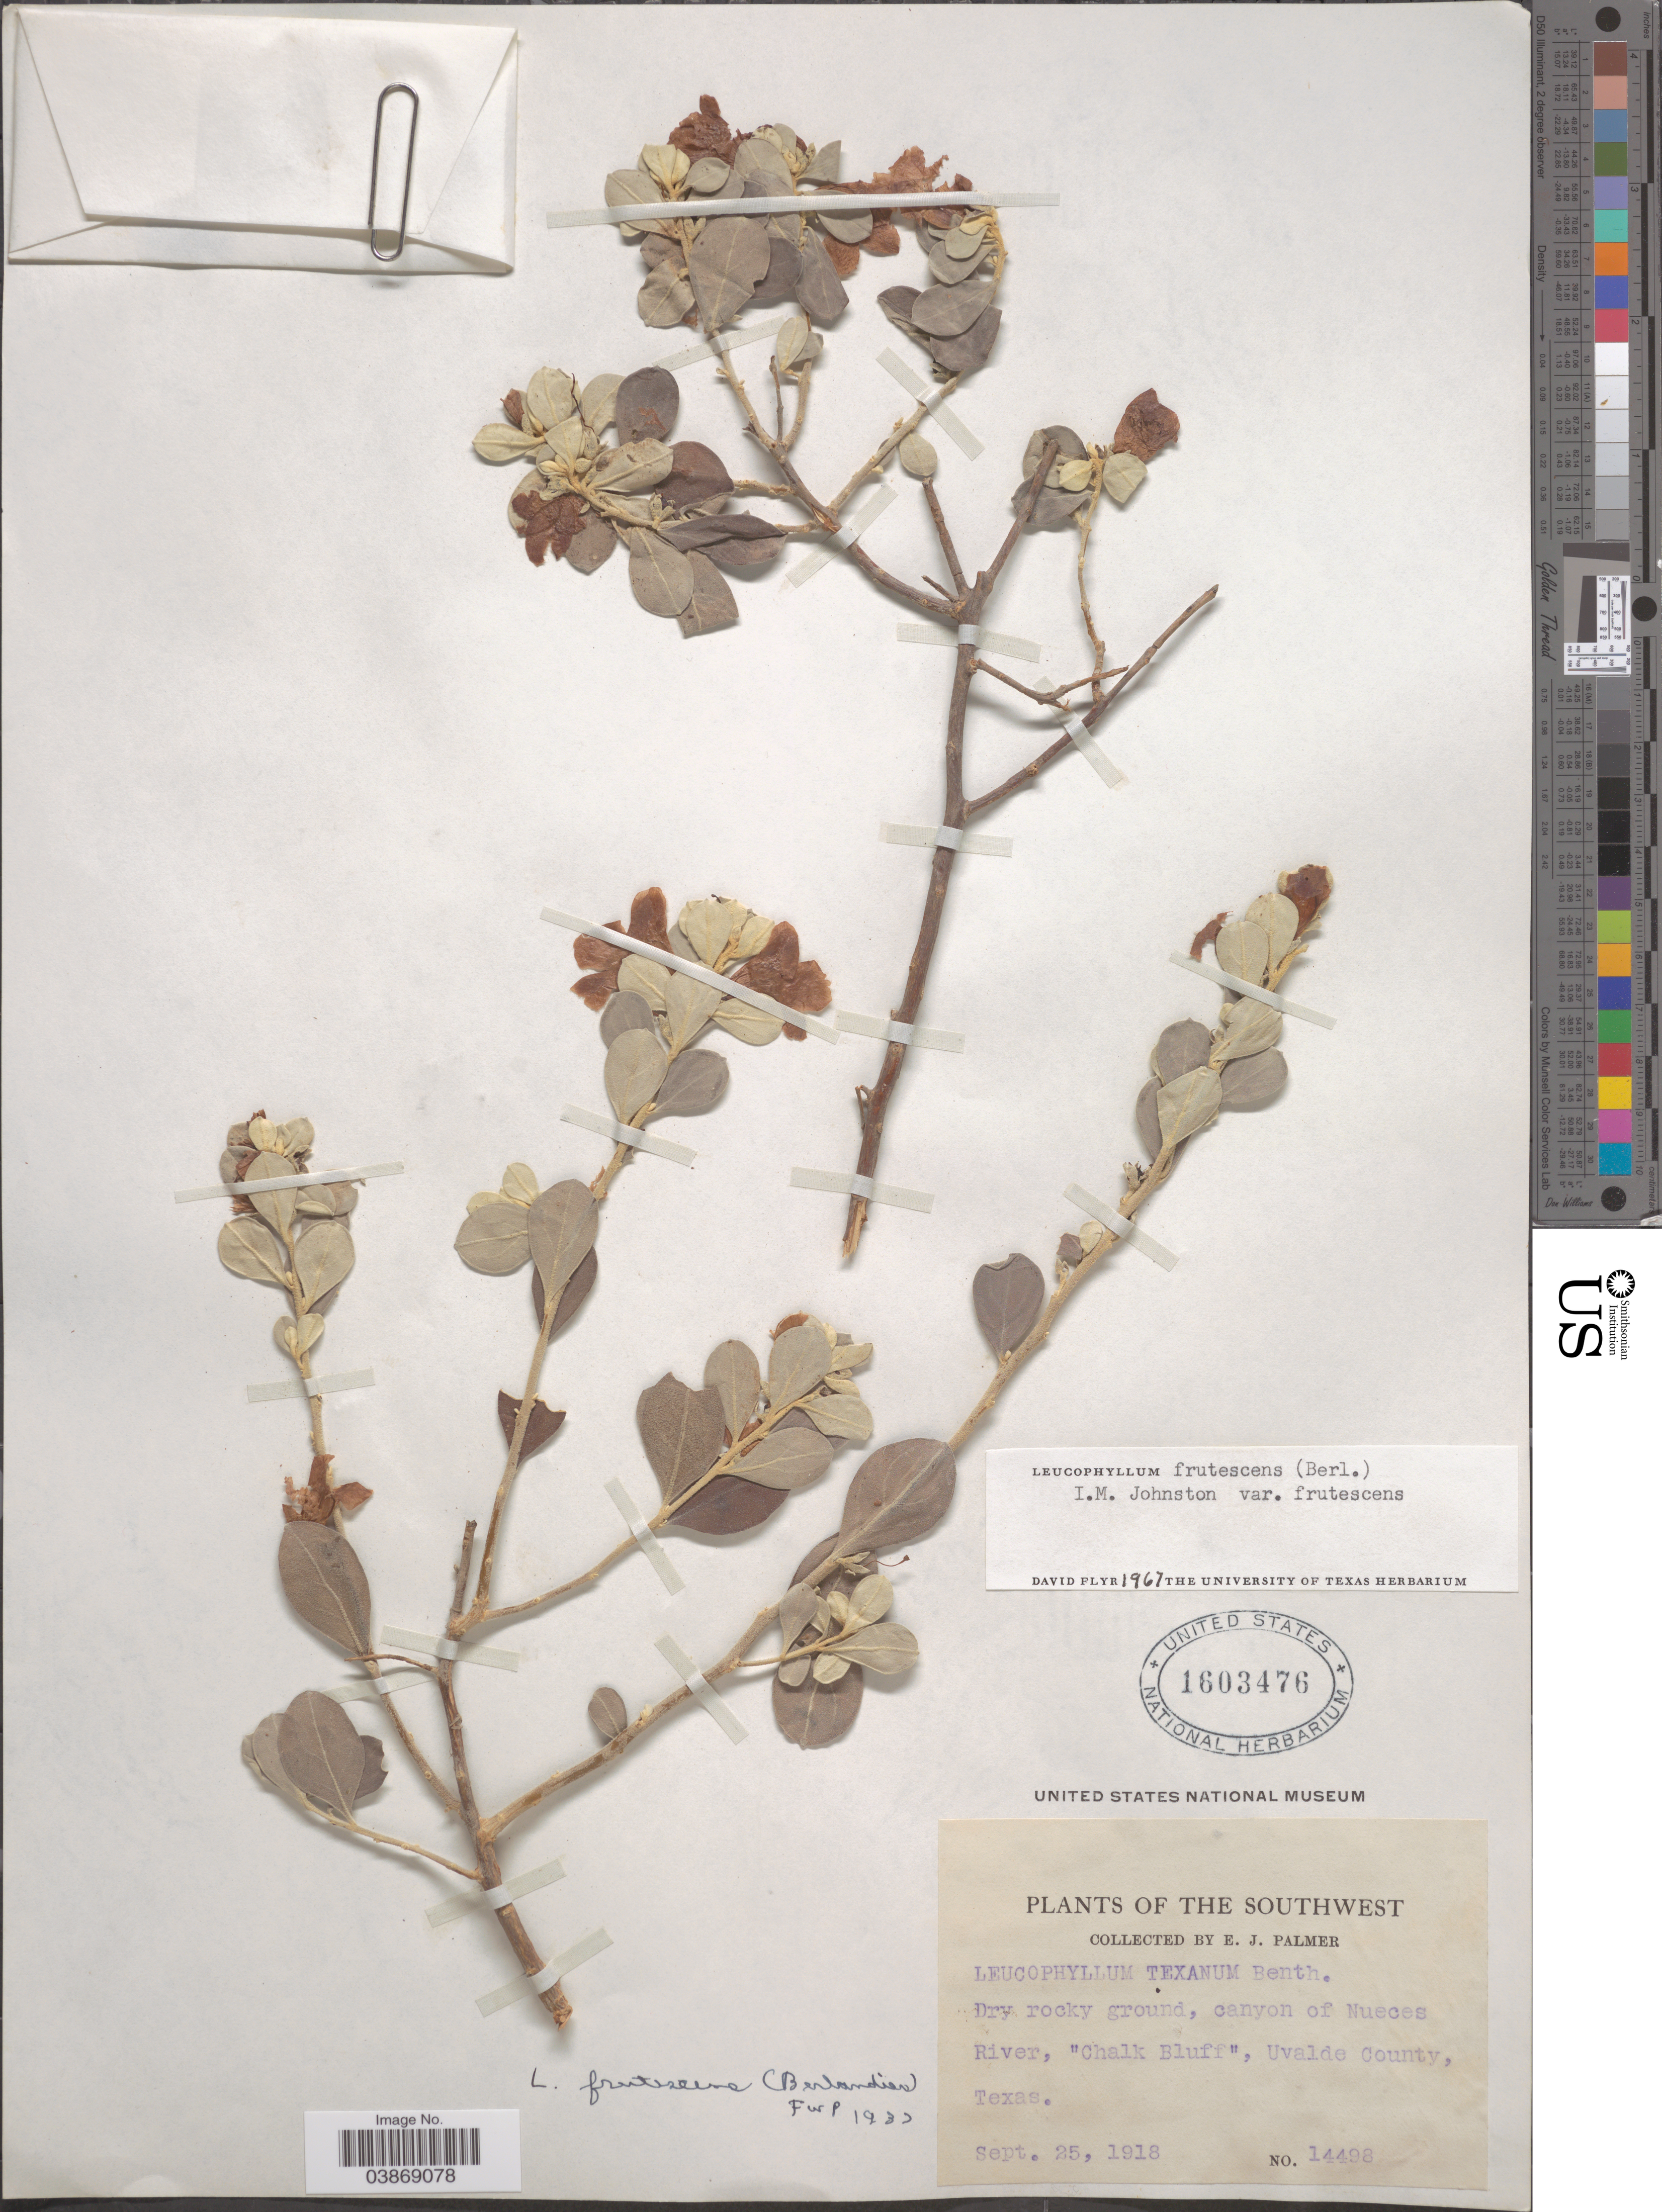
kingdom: Plantae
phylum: Tracheophyta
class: Magnoliopsida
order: Lamiales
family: Scrophulariaceae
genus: Leucophyllum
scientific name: Leucophyllum frutescens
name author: (Berland.) I.M. Johnst.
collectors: E. J. Palmer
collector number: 14498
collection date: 1918-09-25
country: United States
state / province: Texas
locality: The Southwest. Dry rocky ground, canyon of Nueces River, "Chalk Bluff", Uvalde County.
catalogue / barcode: US 1603476